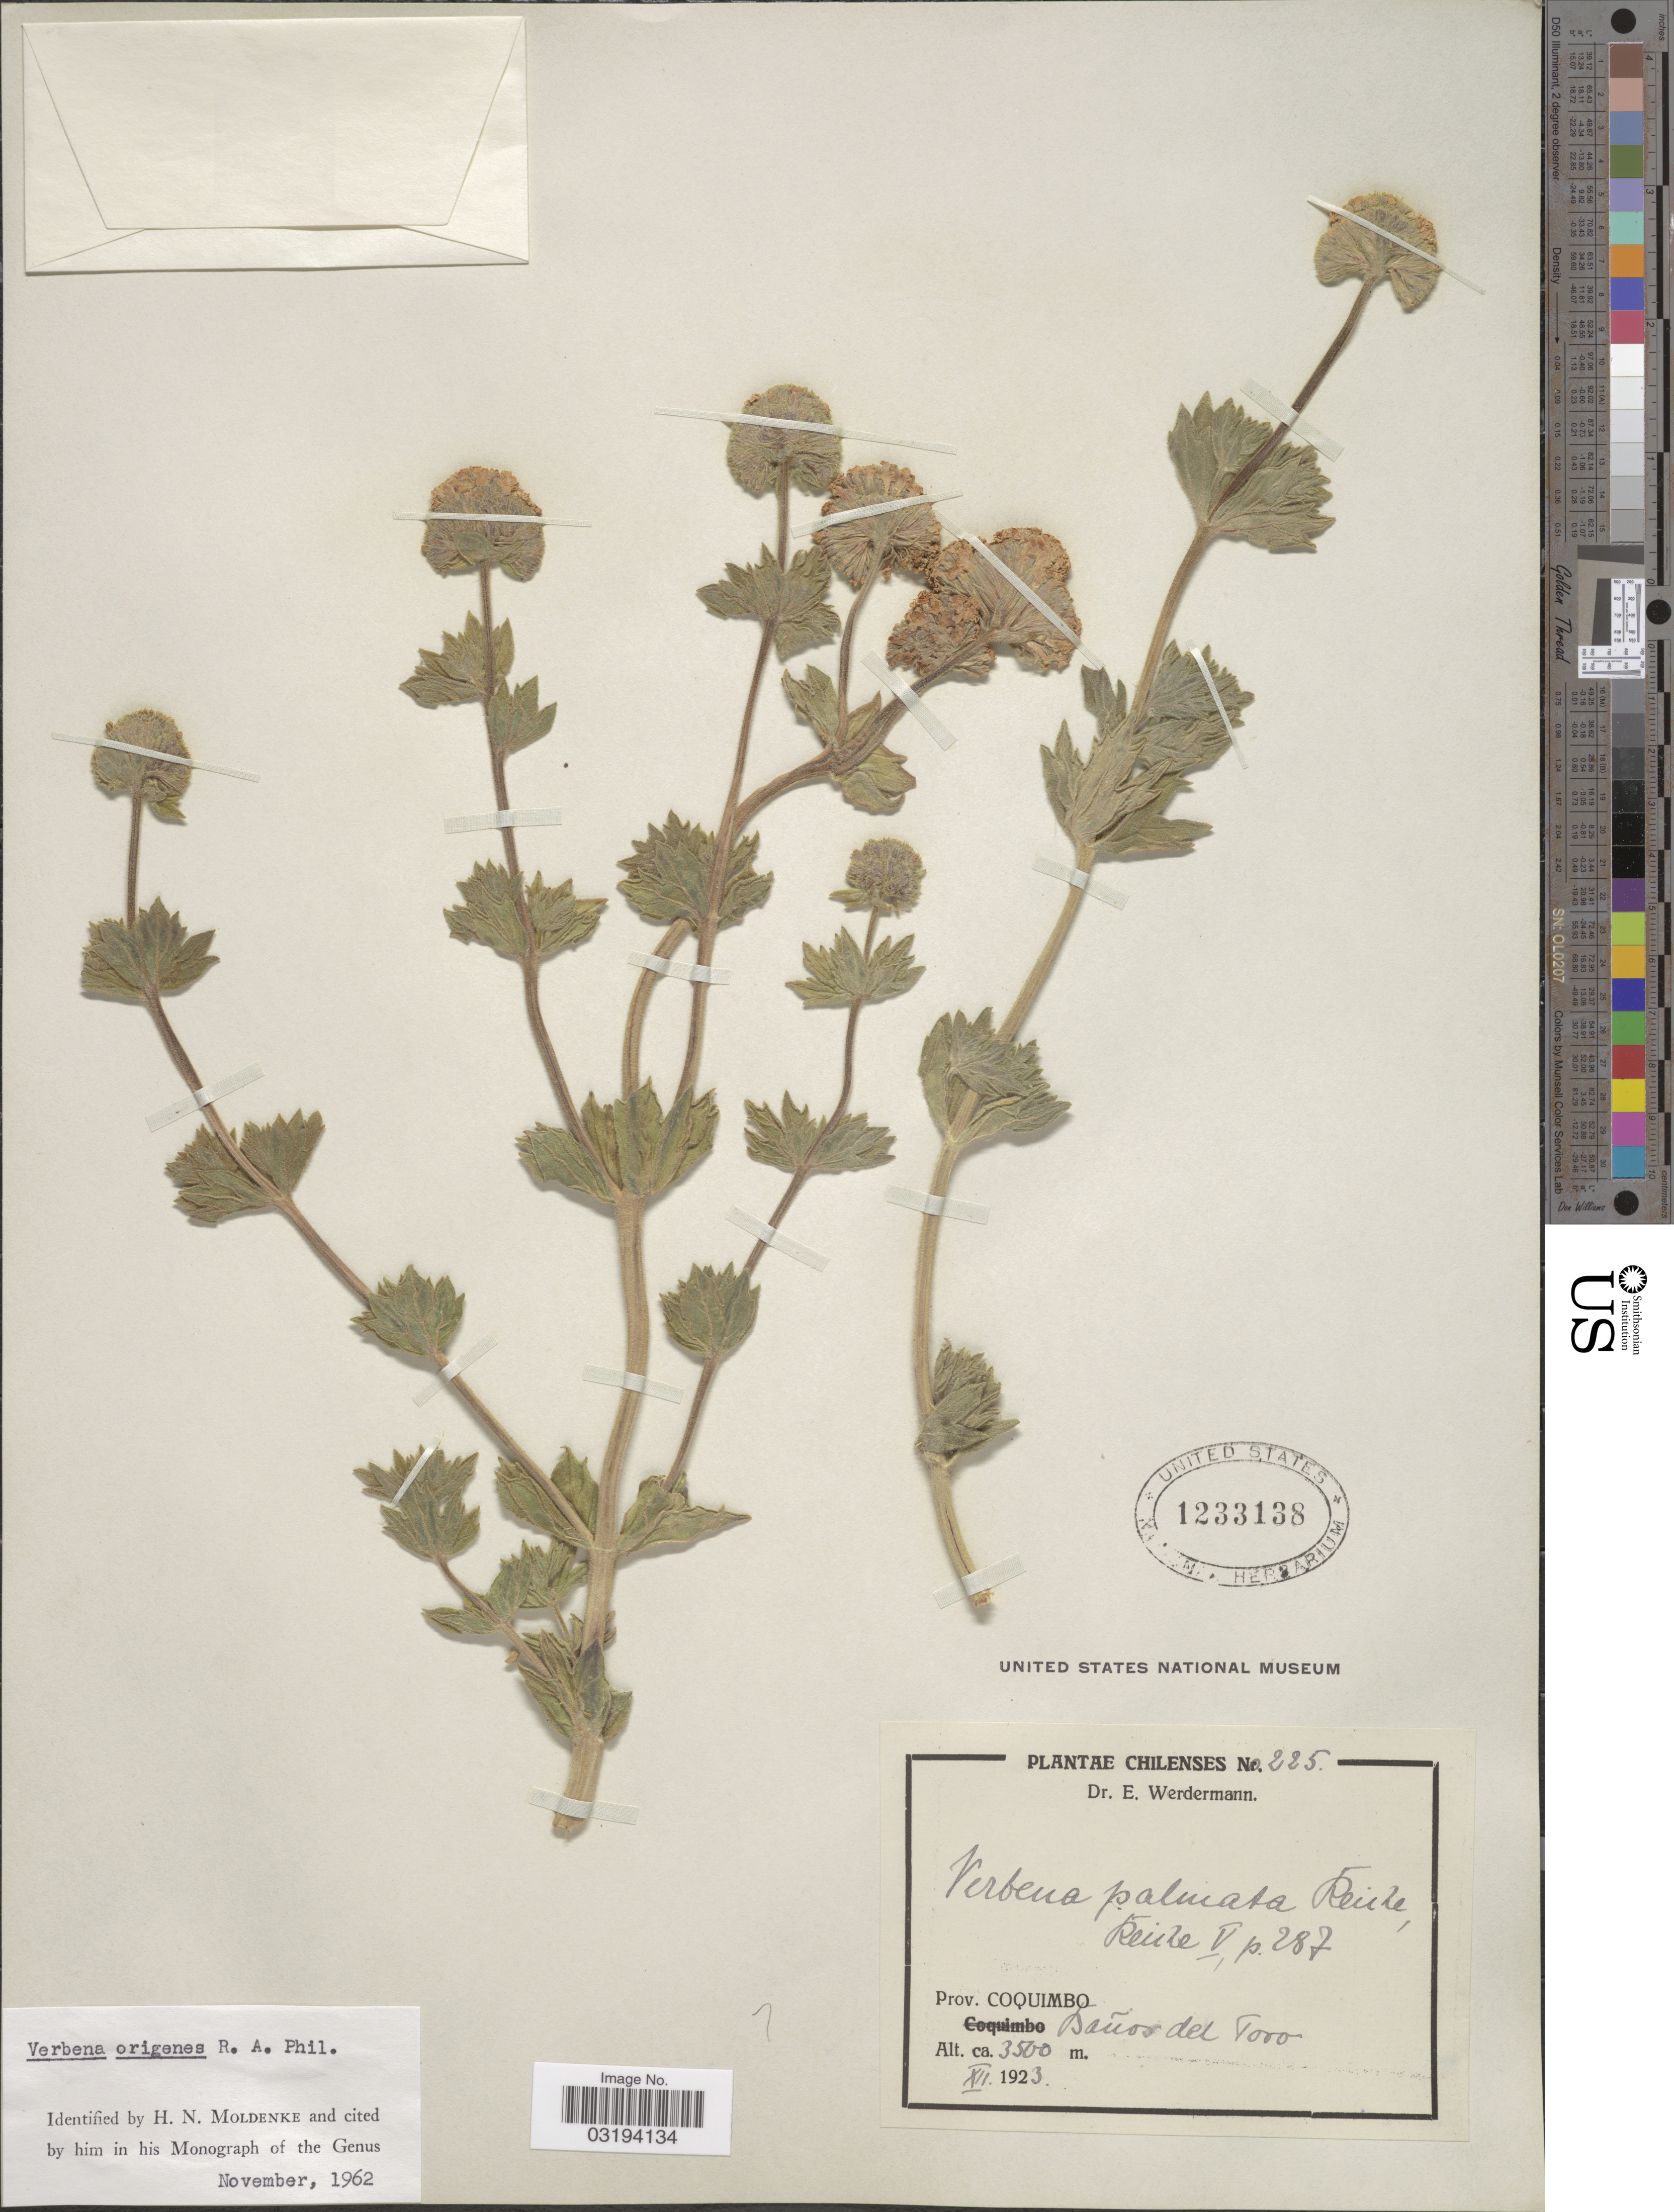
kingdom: Plantae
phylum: Tracheophyta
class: Magnoliopsida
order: Lamiales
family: Verbenaceae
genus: Verbena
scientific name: Verbena origenes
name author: Phil.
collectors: E. Werdermann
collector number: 225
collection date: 1923-12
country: Chile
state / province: Coquimbo (IV)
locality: Baños del Toro.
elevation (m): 3500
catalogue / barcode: US 1233138